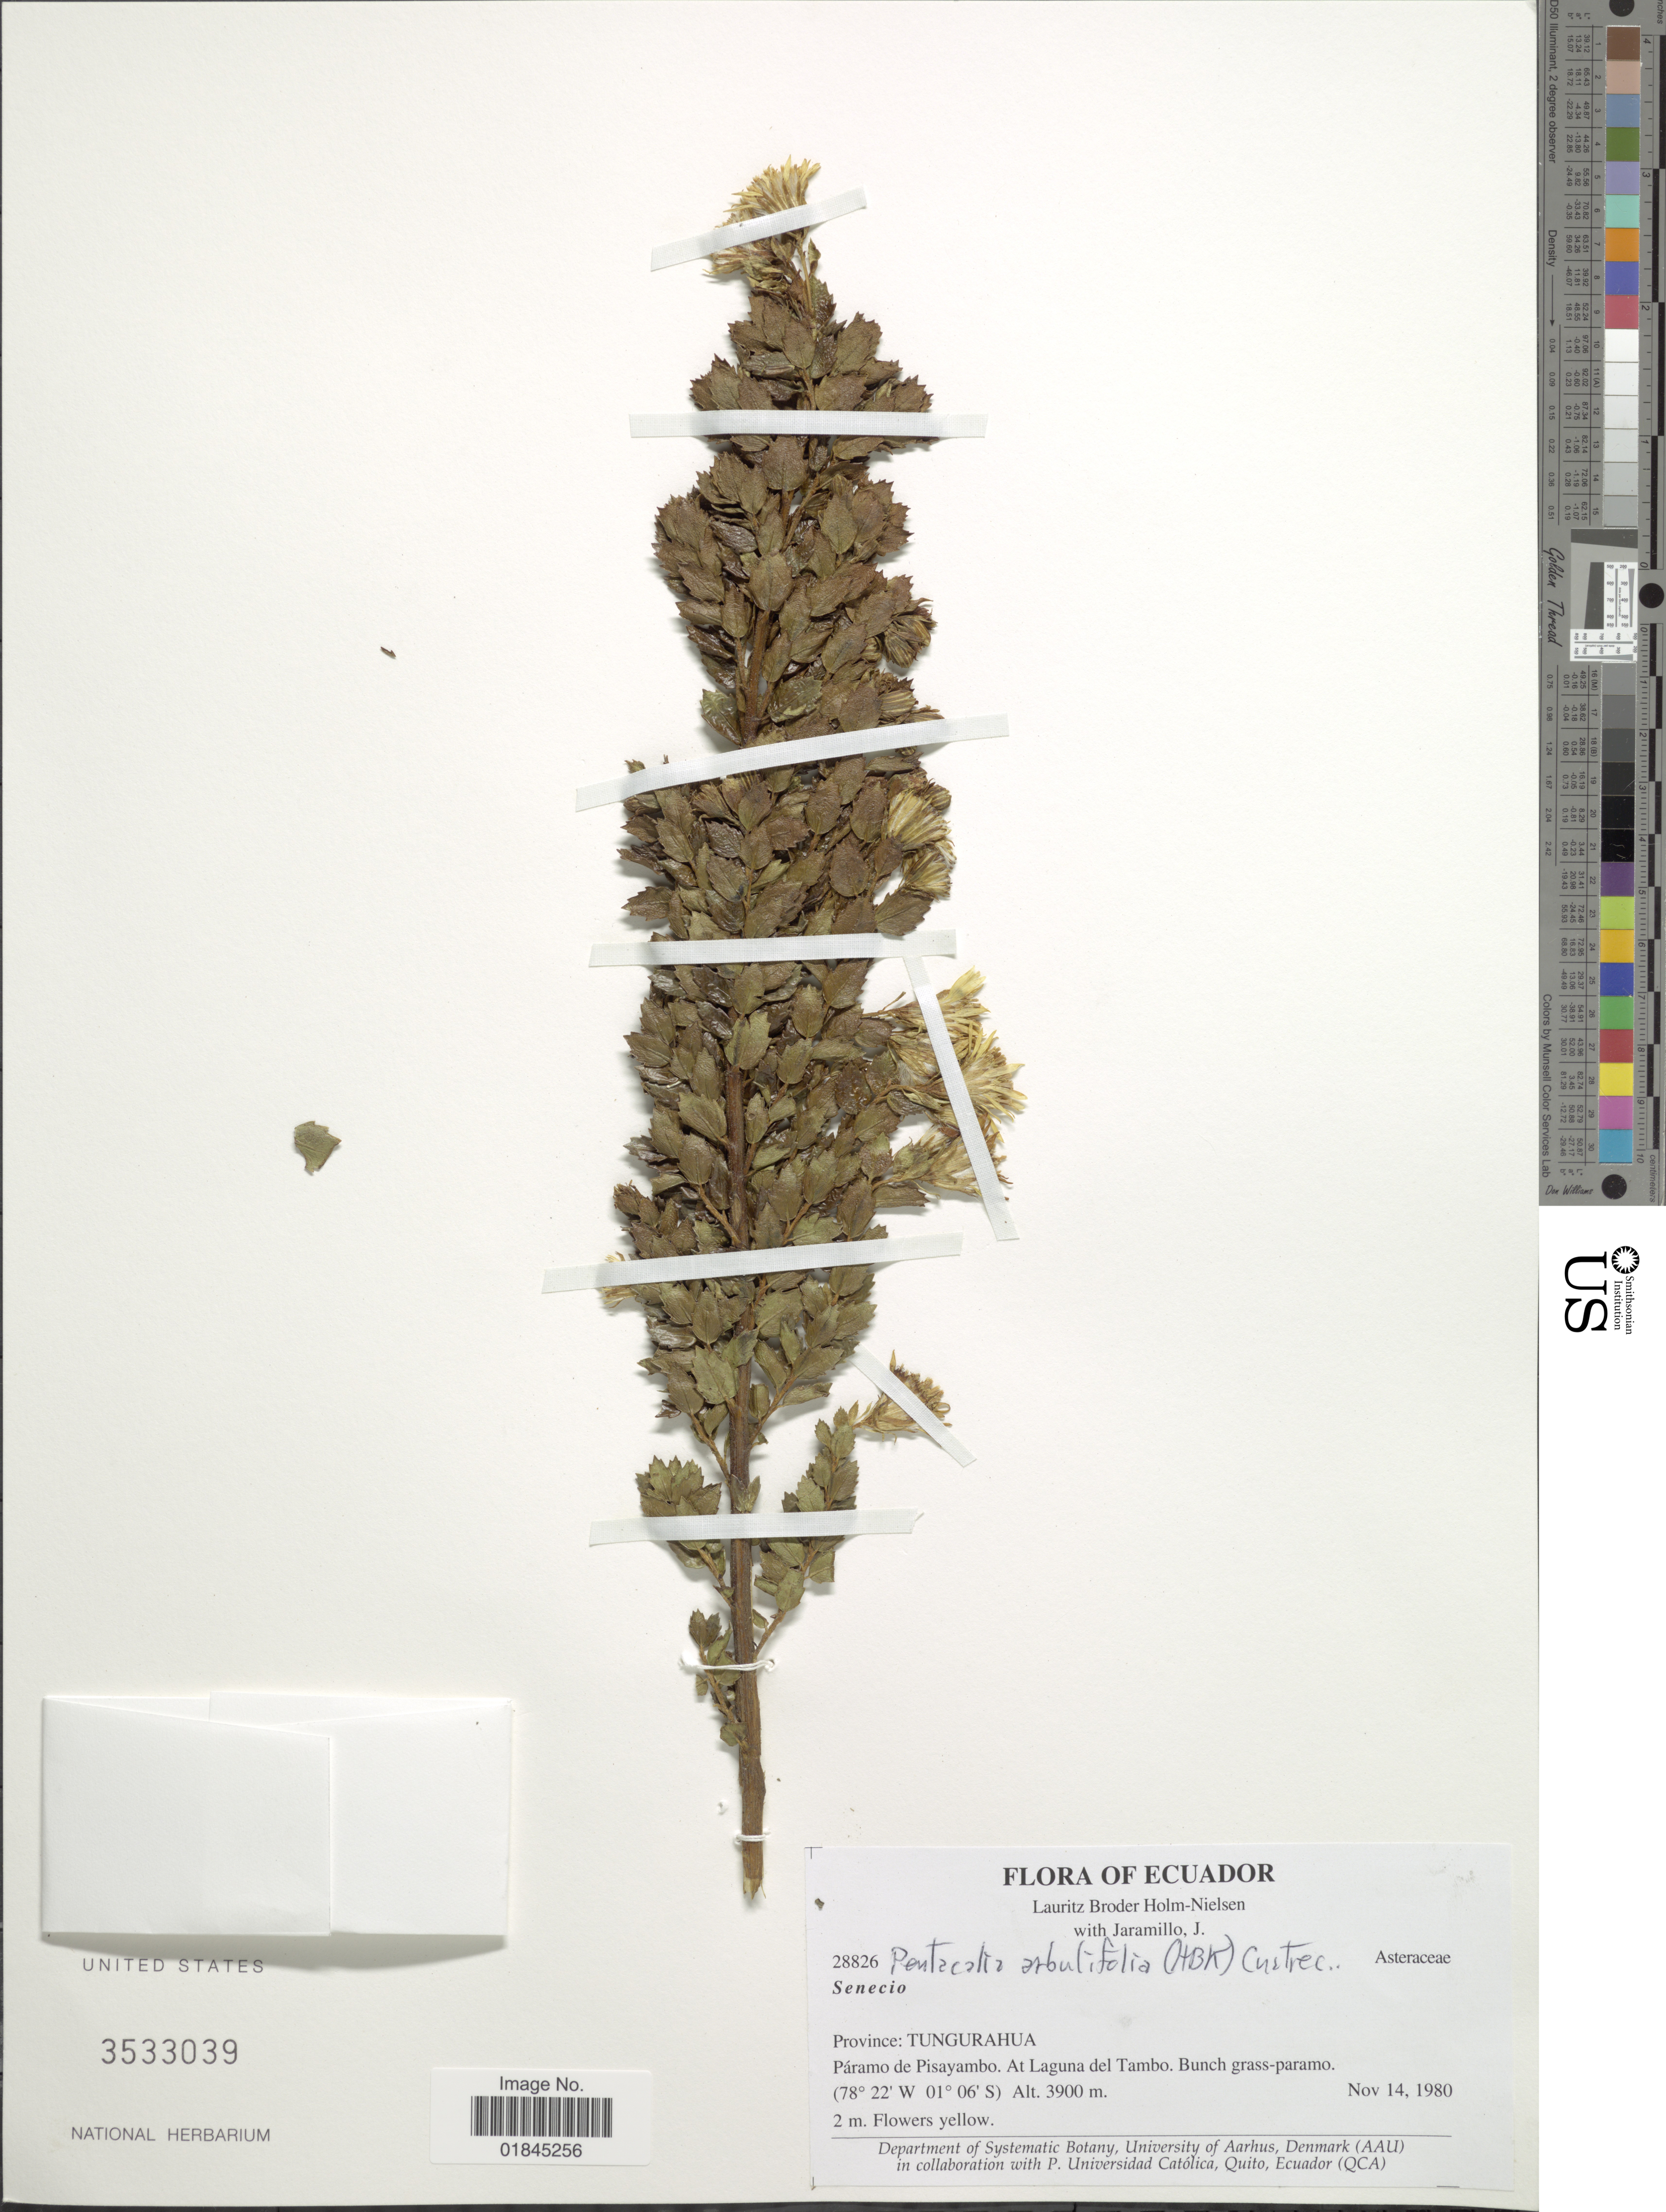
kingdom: Plantae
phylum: Tracheophyta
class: Magnoliopsida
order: Asterales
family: Asteraceae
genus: Pentacalia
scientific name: Pentacalia arbutifolia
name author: (Kunth) Cuatrec.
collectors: L. B. Holm-Nielsen & J. Jaramillo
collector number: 28826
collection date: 1980-11-14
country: Ecuador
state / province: Tungurahua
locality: Province: Tungurahua. Páramo de Pisayambo. At Laguna del Tambo.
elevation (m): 3900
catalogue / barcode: US 3533039